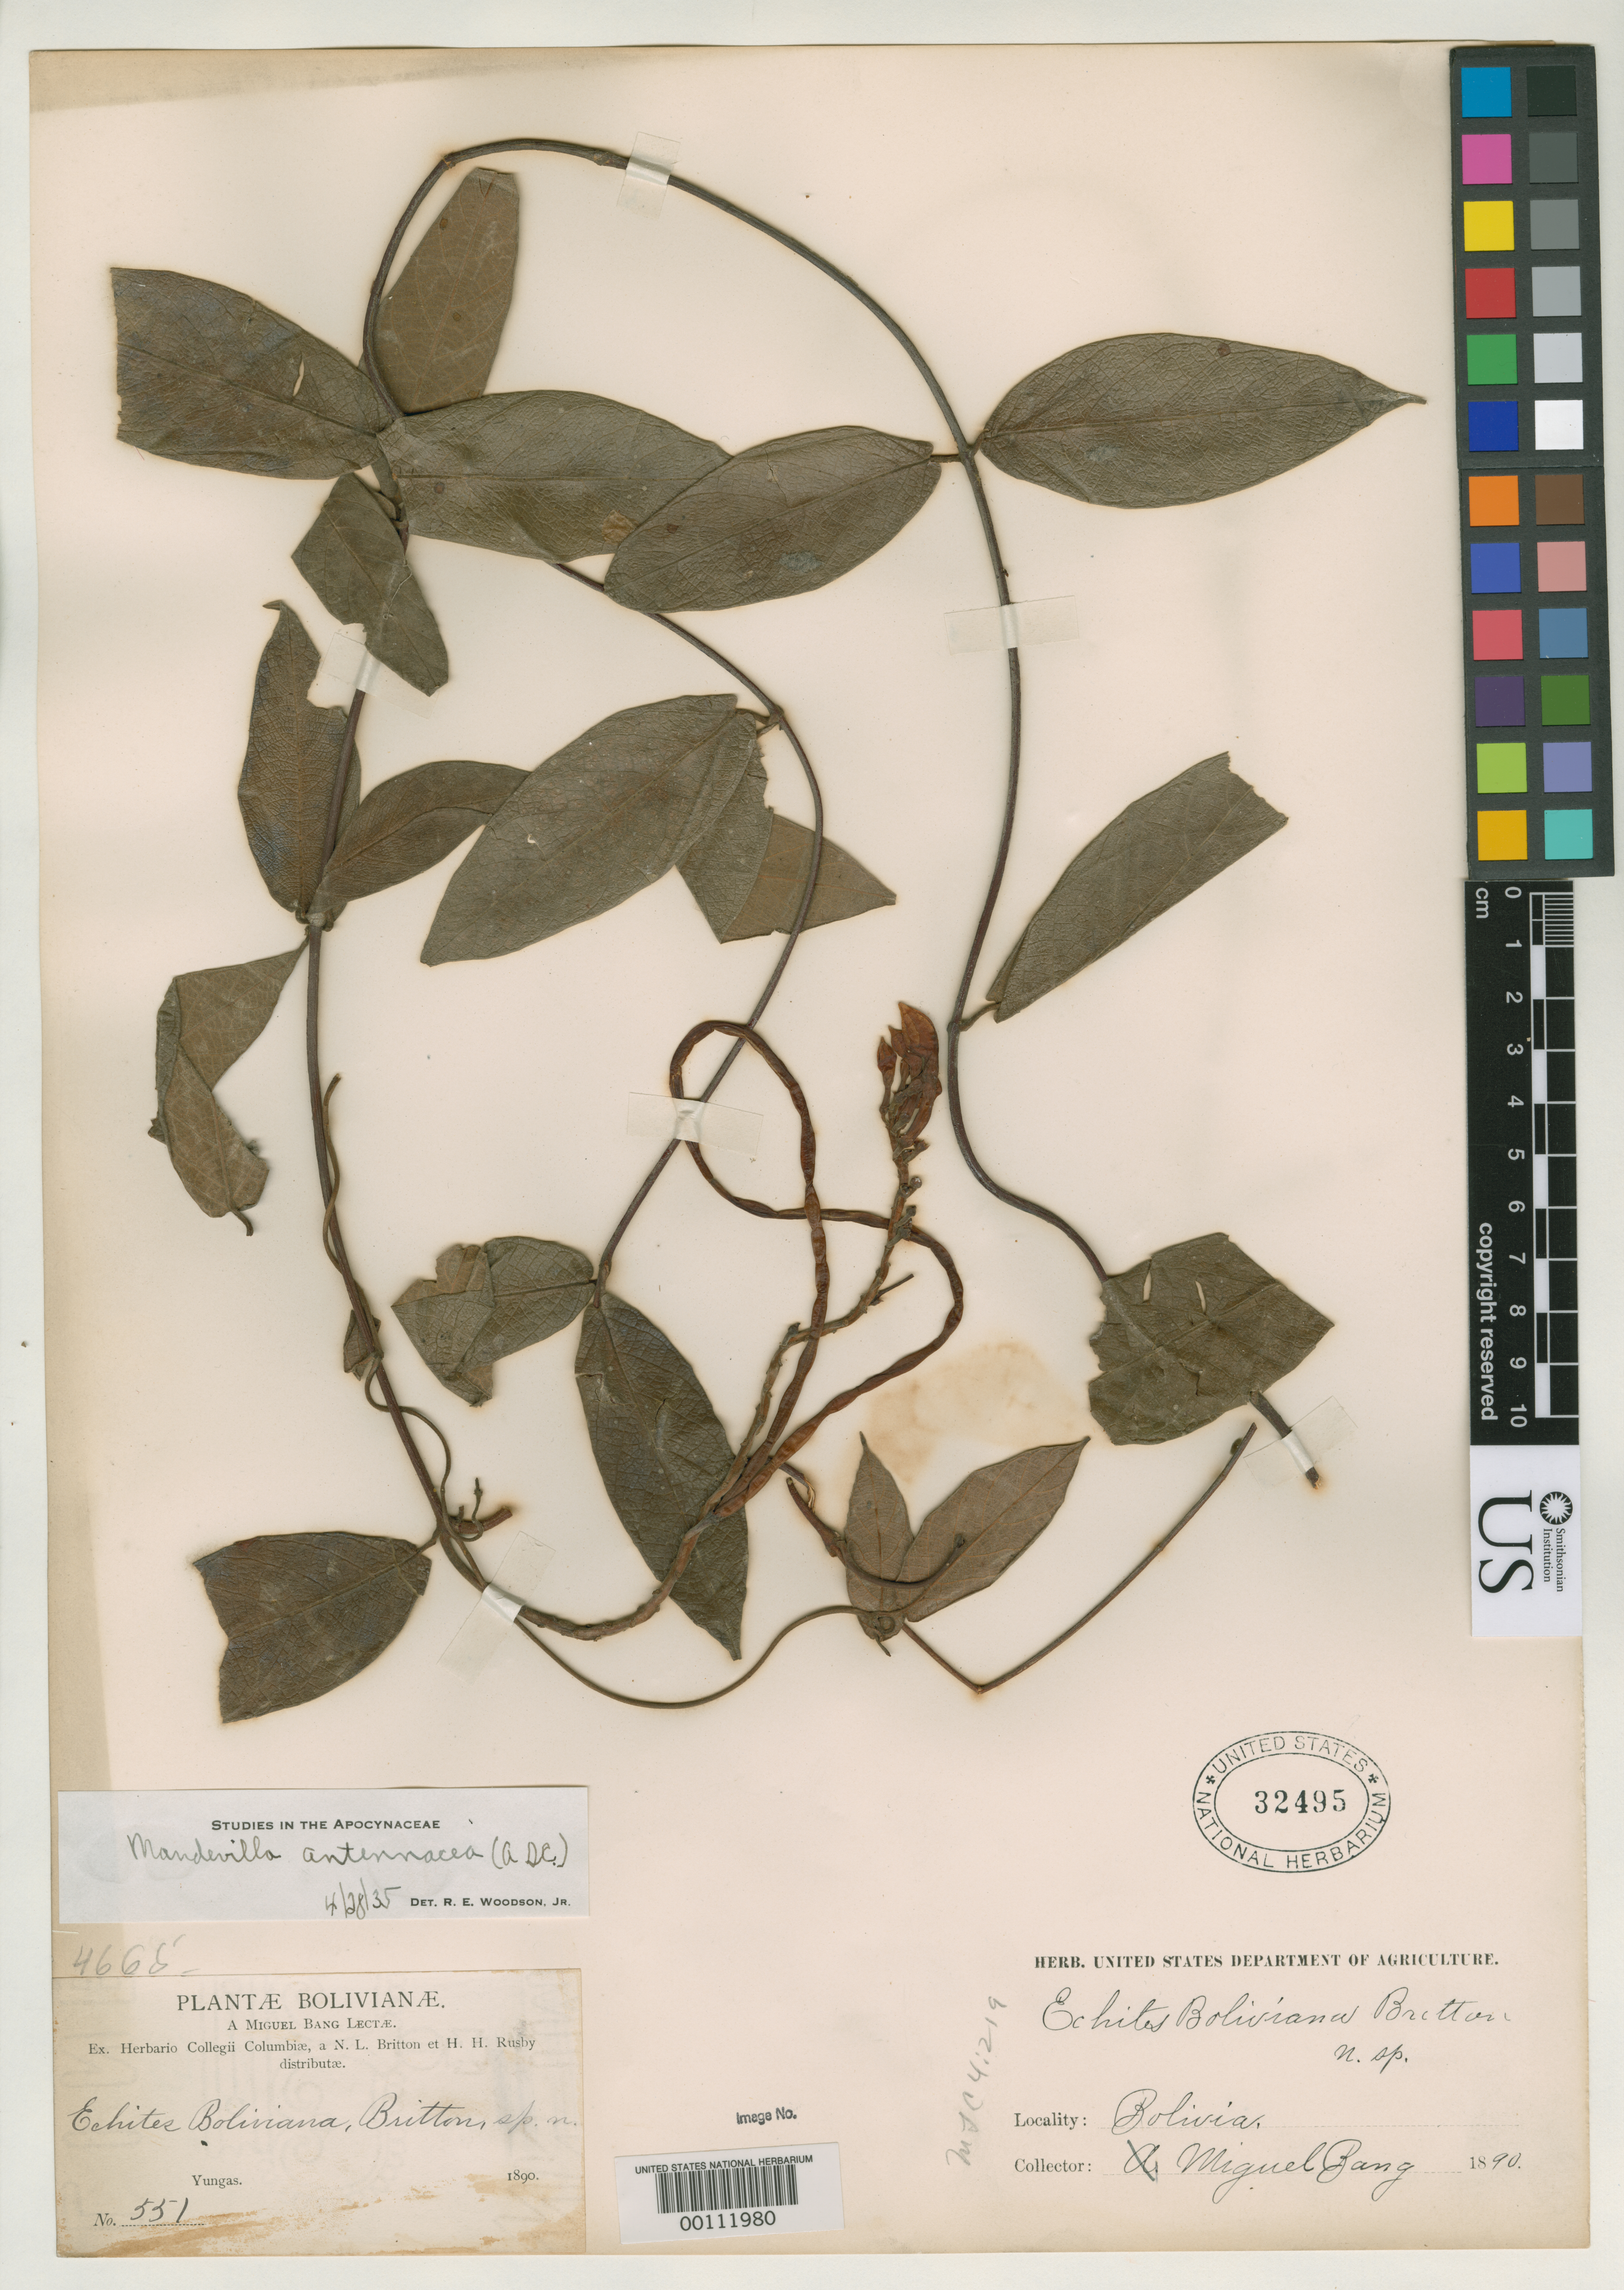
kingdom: Plantae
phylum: Tracheophyta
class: Magnoliopsida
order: Gentianales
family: Apocynaceae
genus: Echites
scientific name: Echites boliviana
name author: Britton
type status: Isotype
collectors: M. Bang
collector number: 551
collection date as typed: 1890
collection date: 1890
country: Bolivia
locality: Yungas.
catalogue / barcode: US 32495